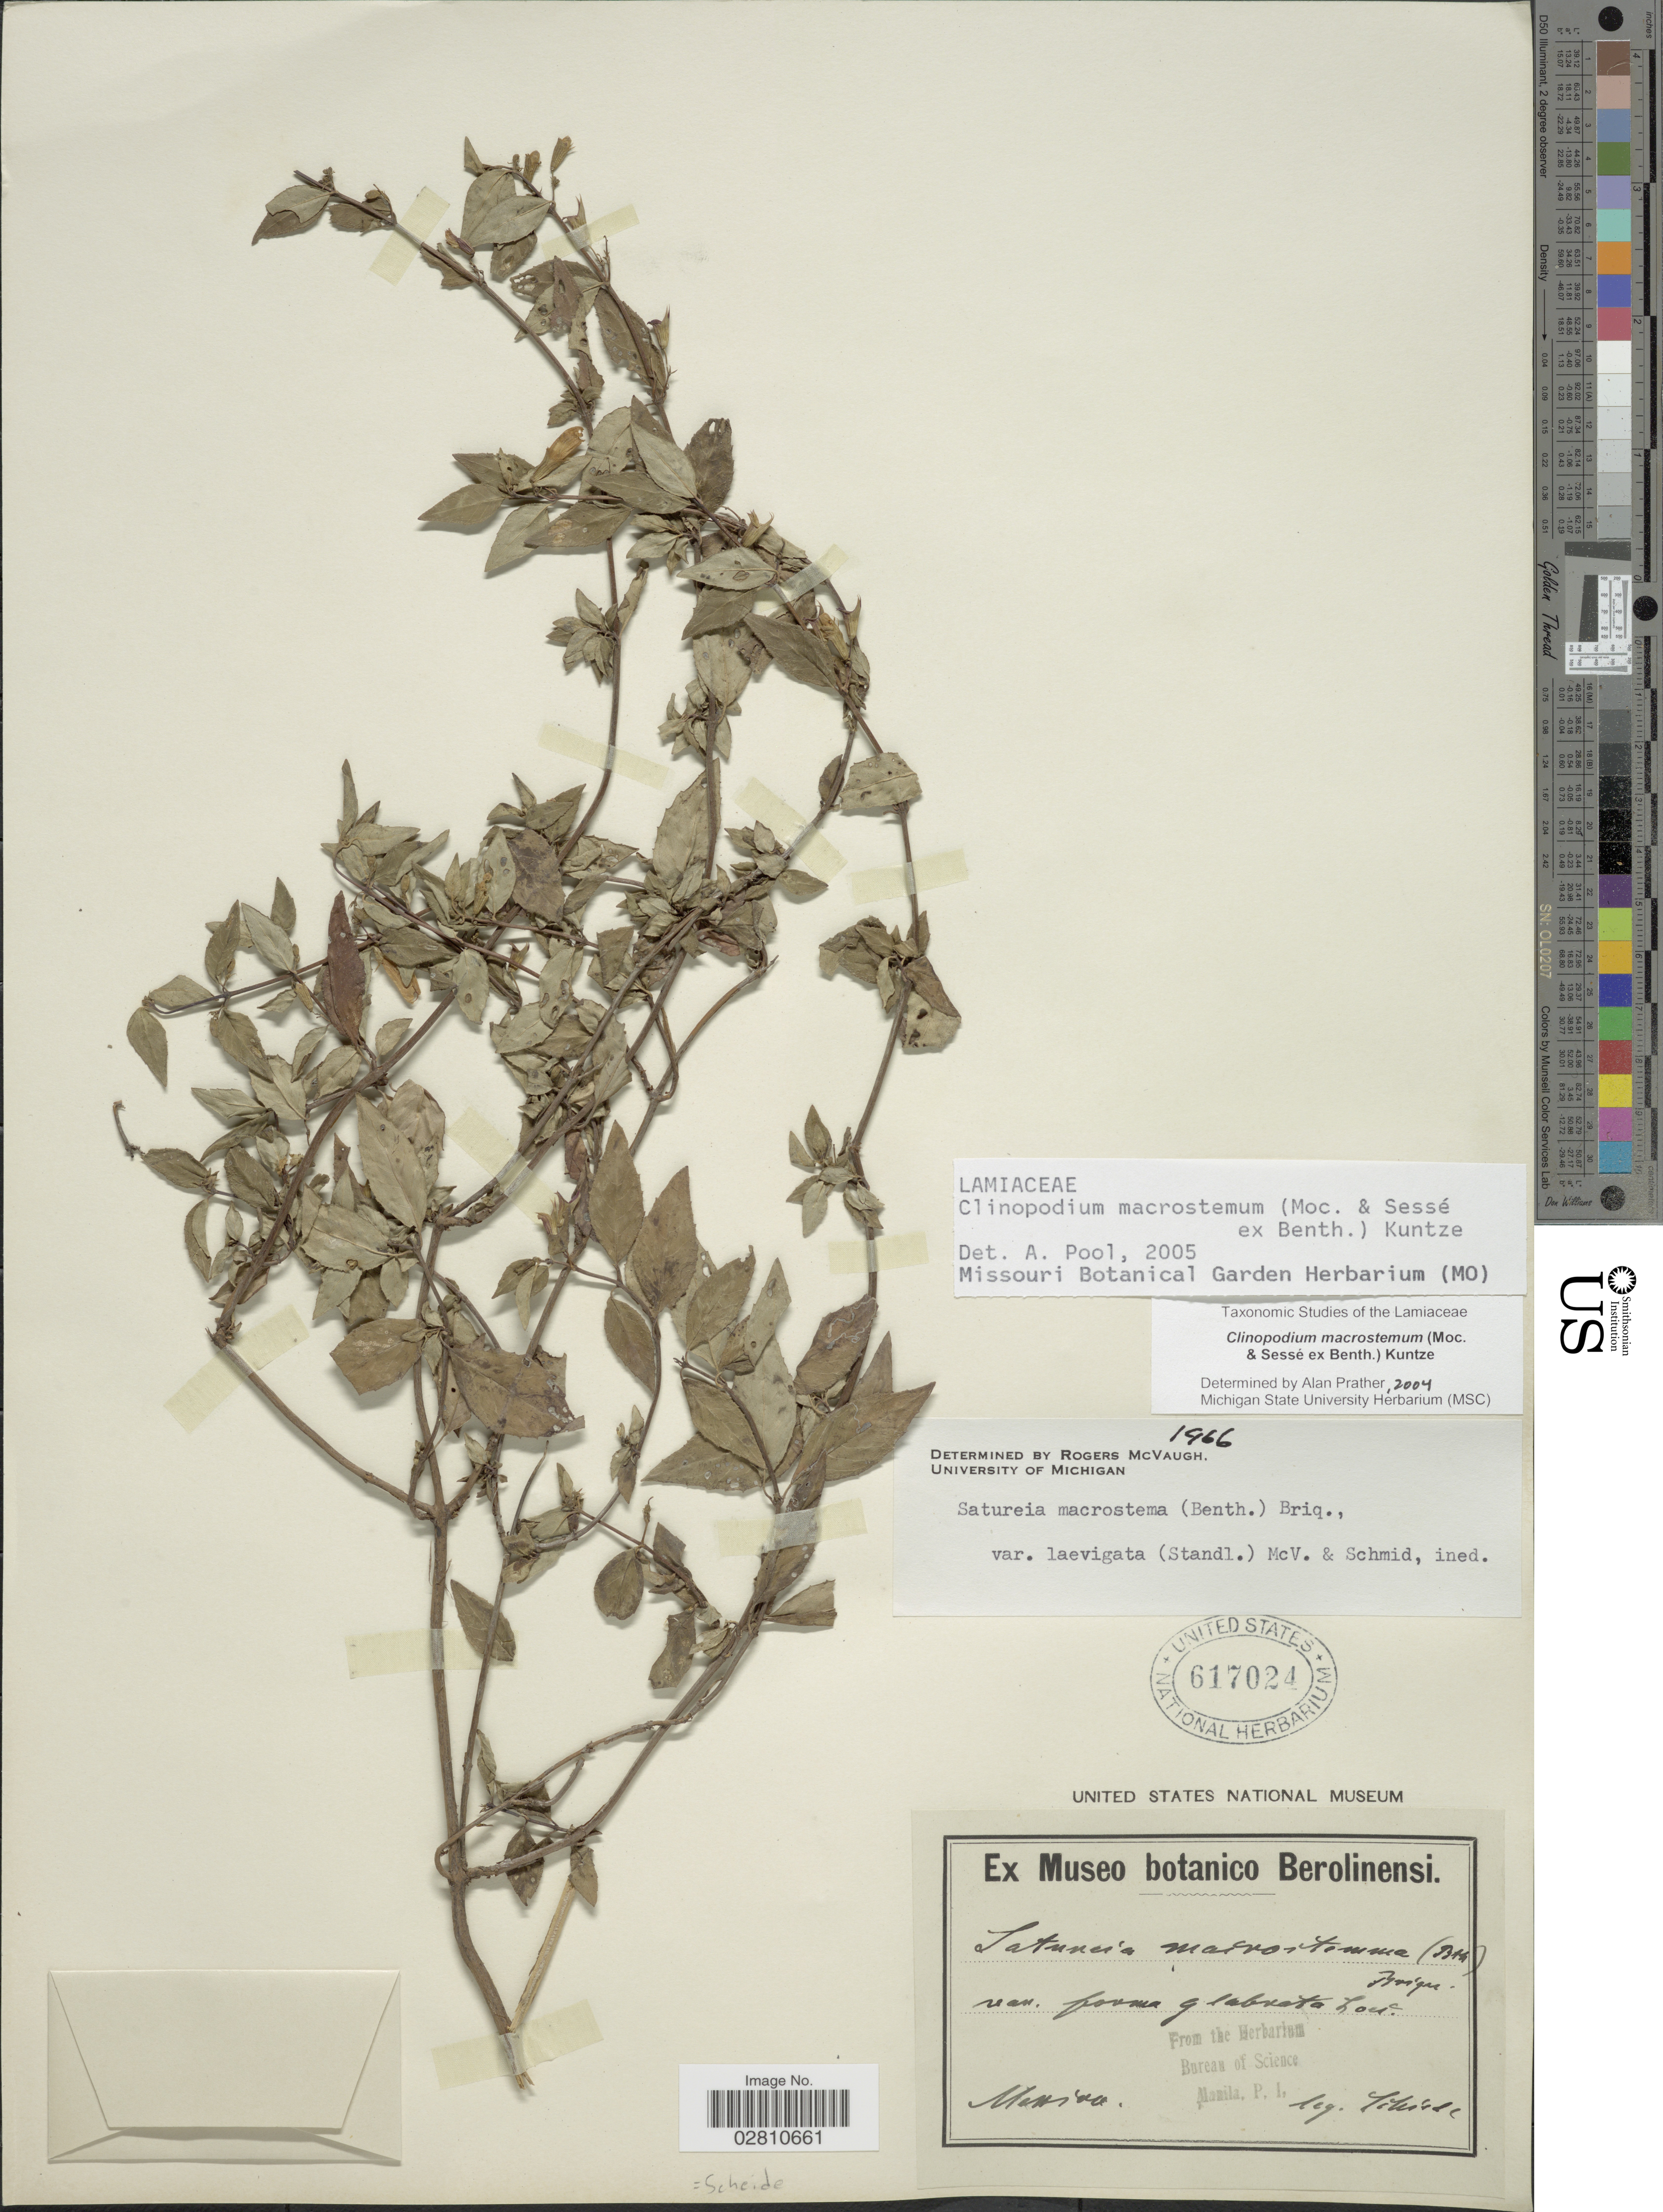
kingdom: Plantae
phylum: Tracheophyta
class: Magnoliopsida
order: Lamiales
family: Lamiaceae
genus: Clinopodium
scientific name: Clinopodium macrostemum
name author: (Moc. & Sessé ex Benth.) Kuntze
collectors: Schiede, --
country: Mexico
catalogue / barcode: US 617024